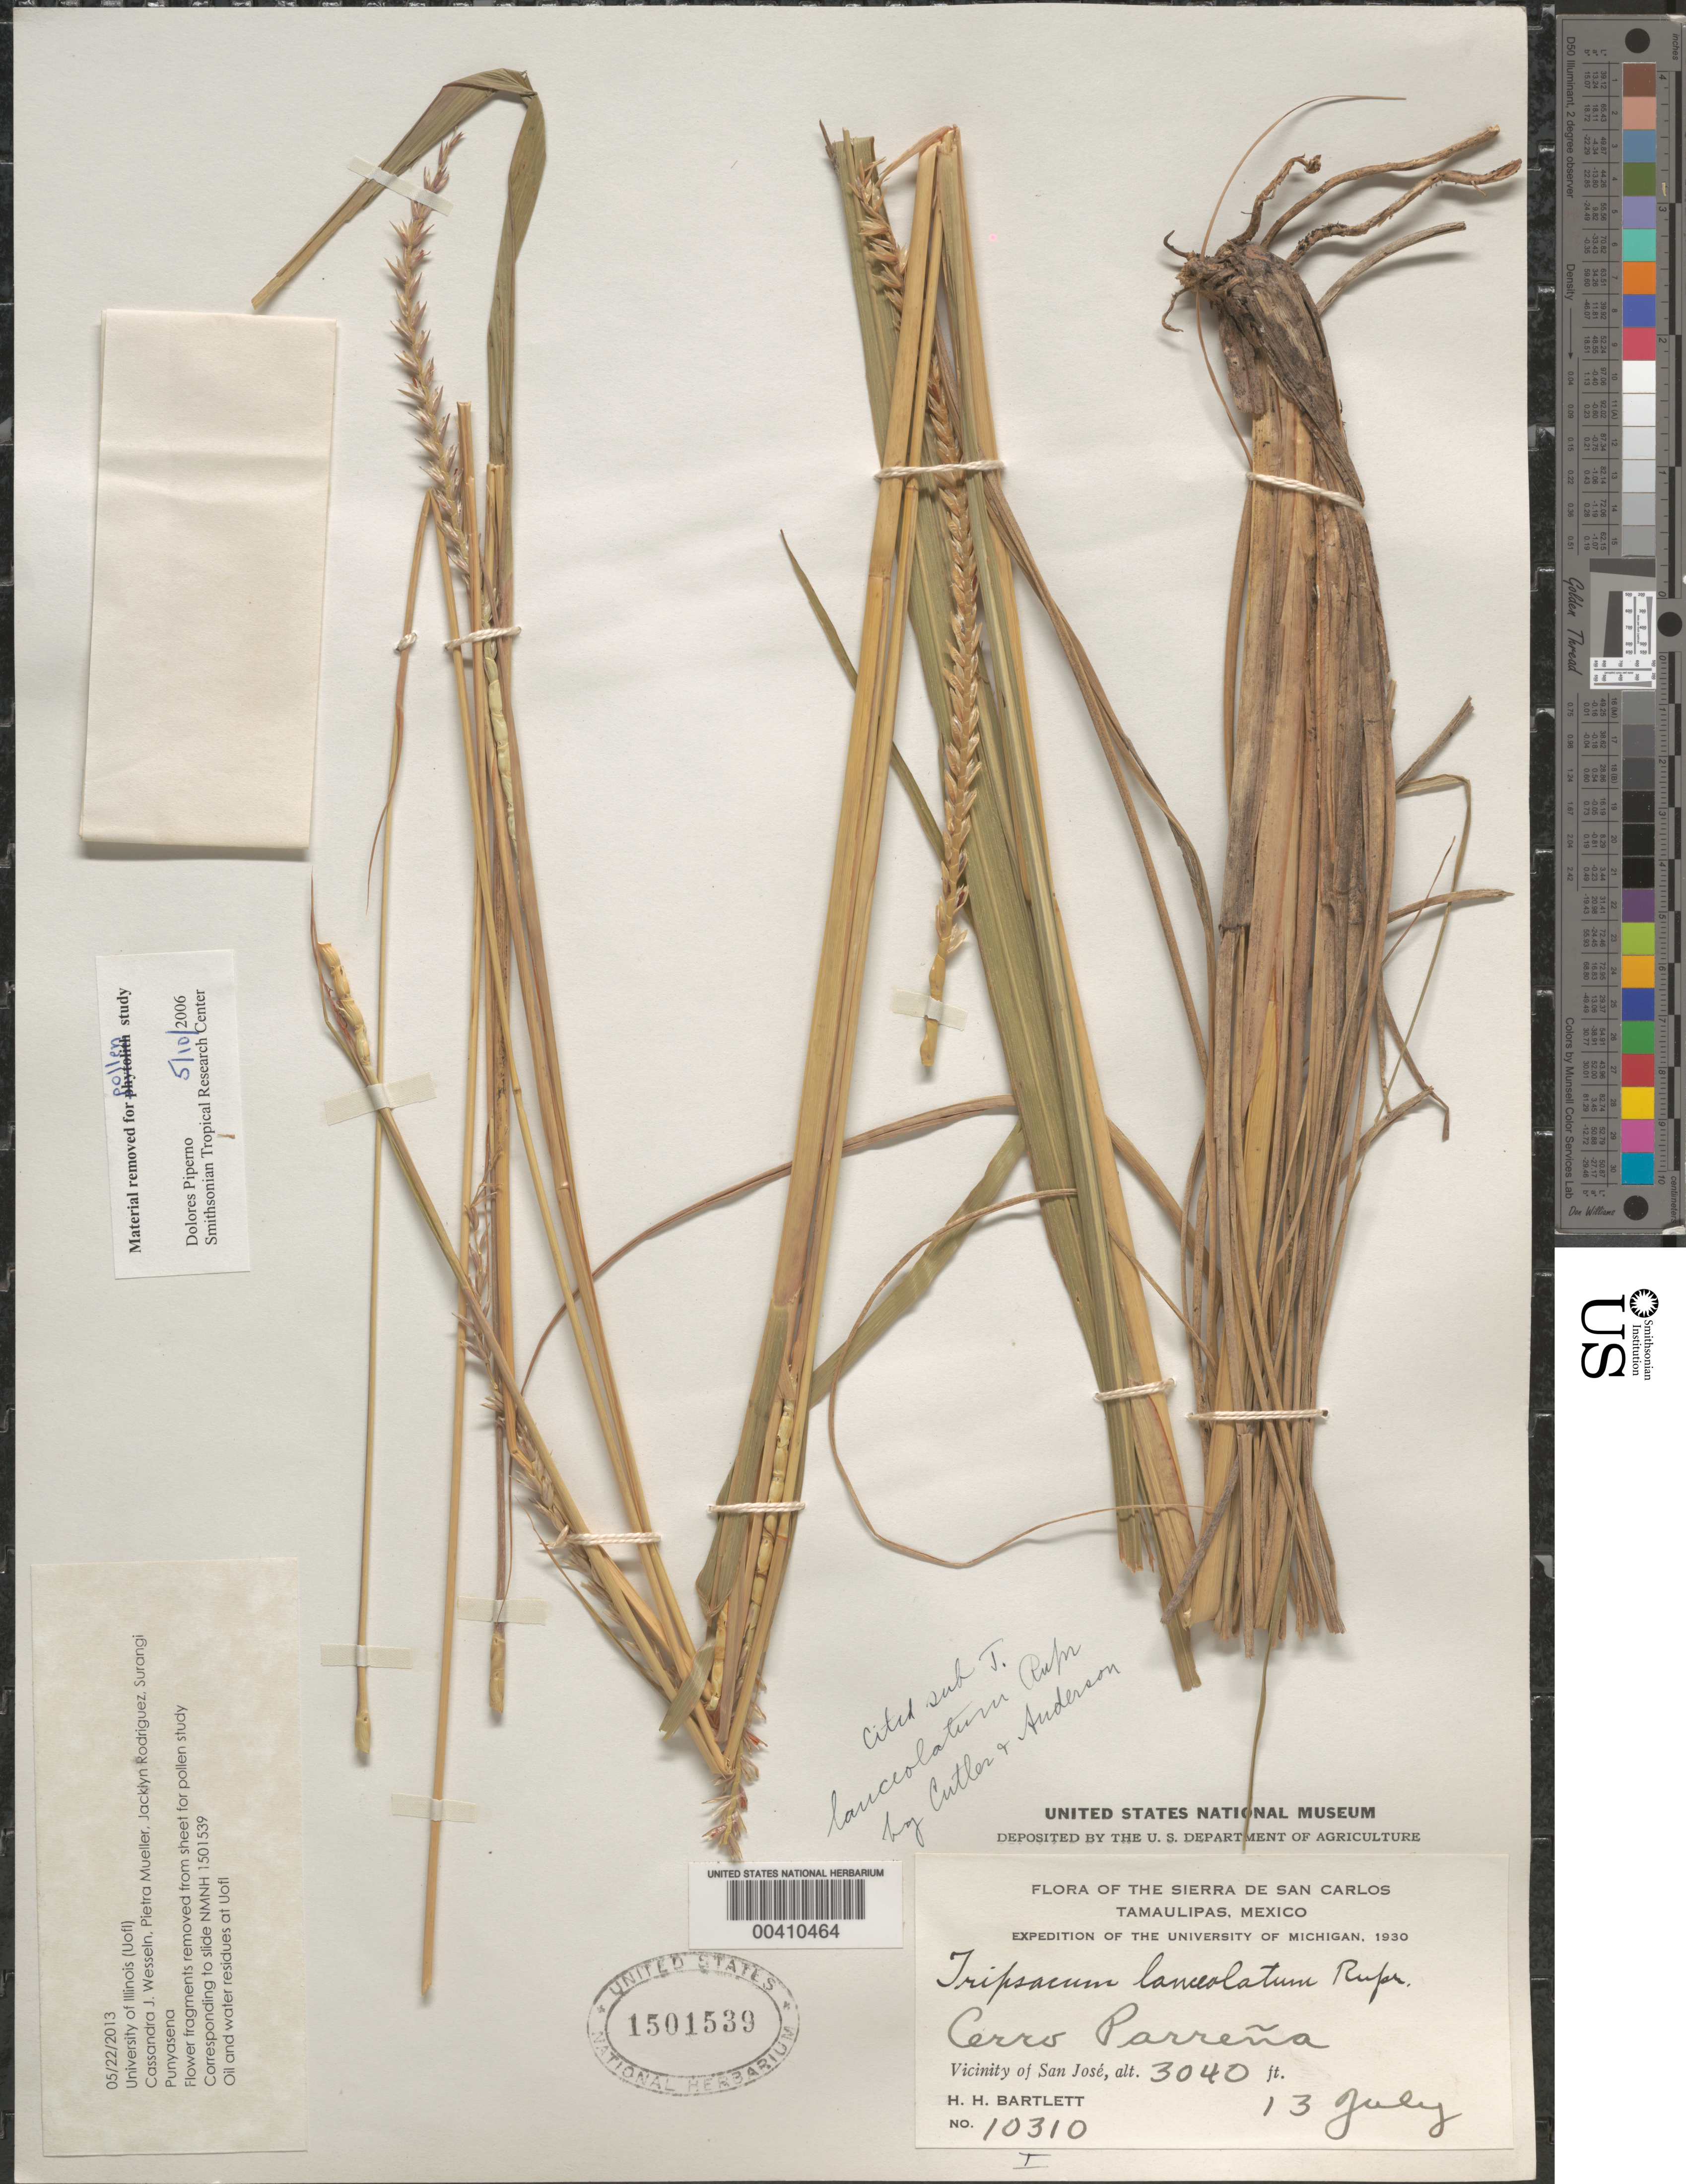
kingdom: Plantae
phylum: Tracheophyta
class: Liliopsida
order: Poales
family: Poaceae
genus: Tripsacum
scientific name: Tripsacum lanceolatum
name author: Rupr. ex E. Fourn.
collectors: H. H. Bartlett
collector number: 10310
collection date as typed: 13 Jul 1930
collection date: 1930-07-13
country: Mexico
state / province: Tamaulipas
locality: Sierra de San Carlos, Cerro Parre¤a, vicinity of San Jos‚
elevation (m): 927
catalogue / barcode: US 1501539